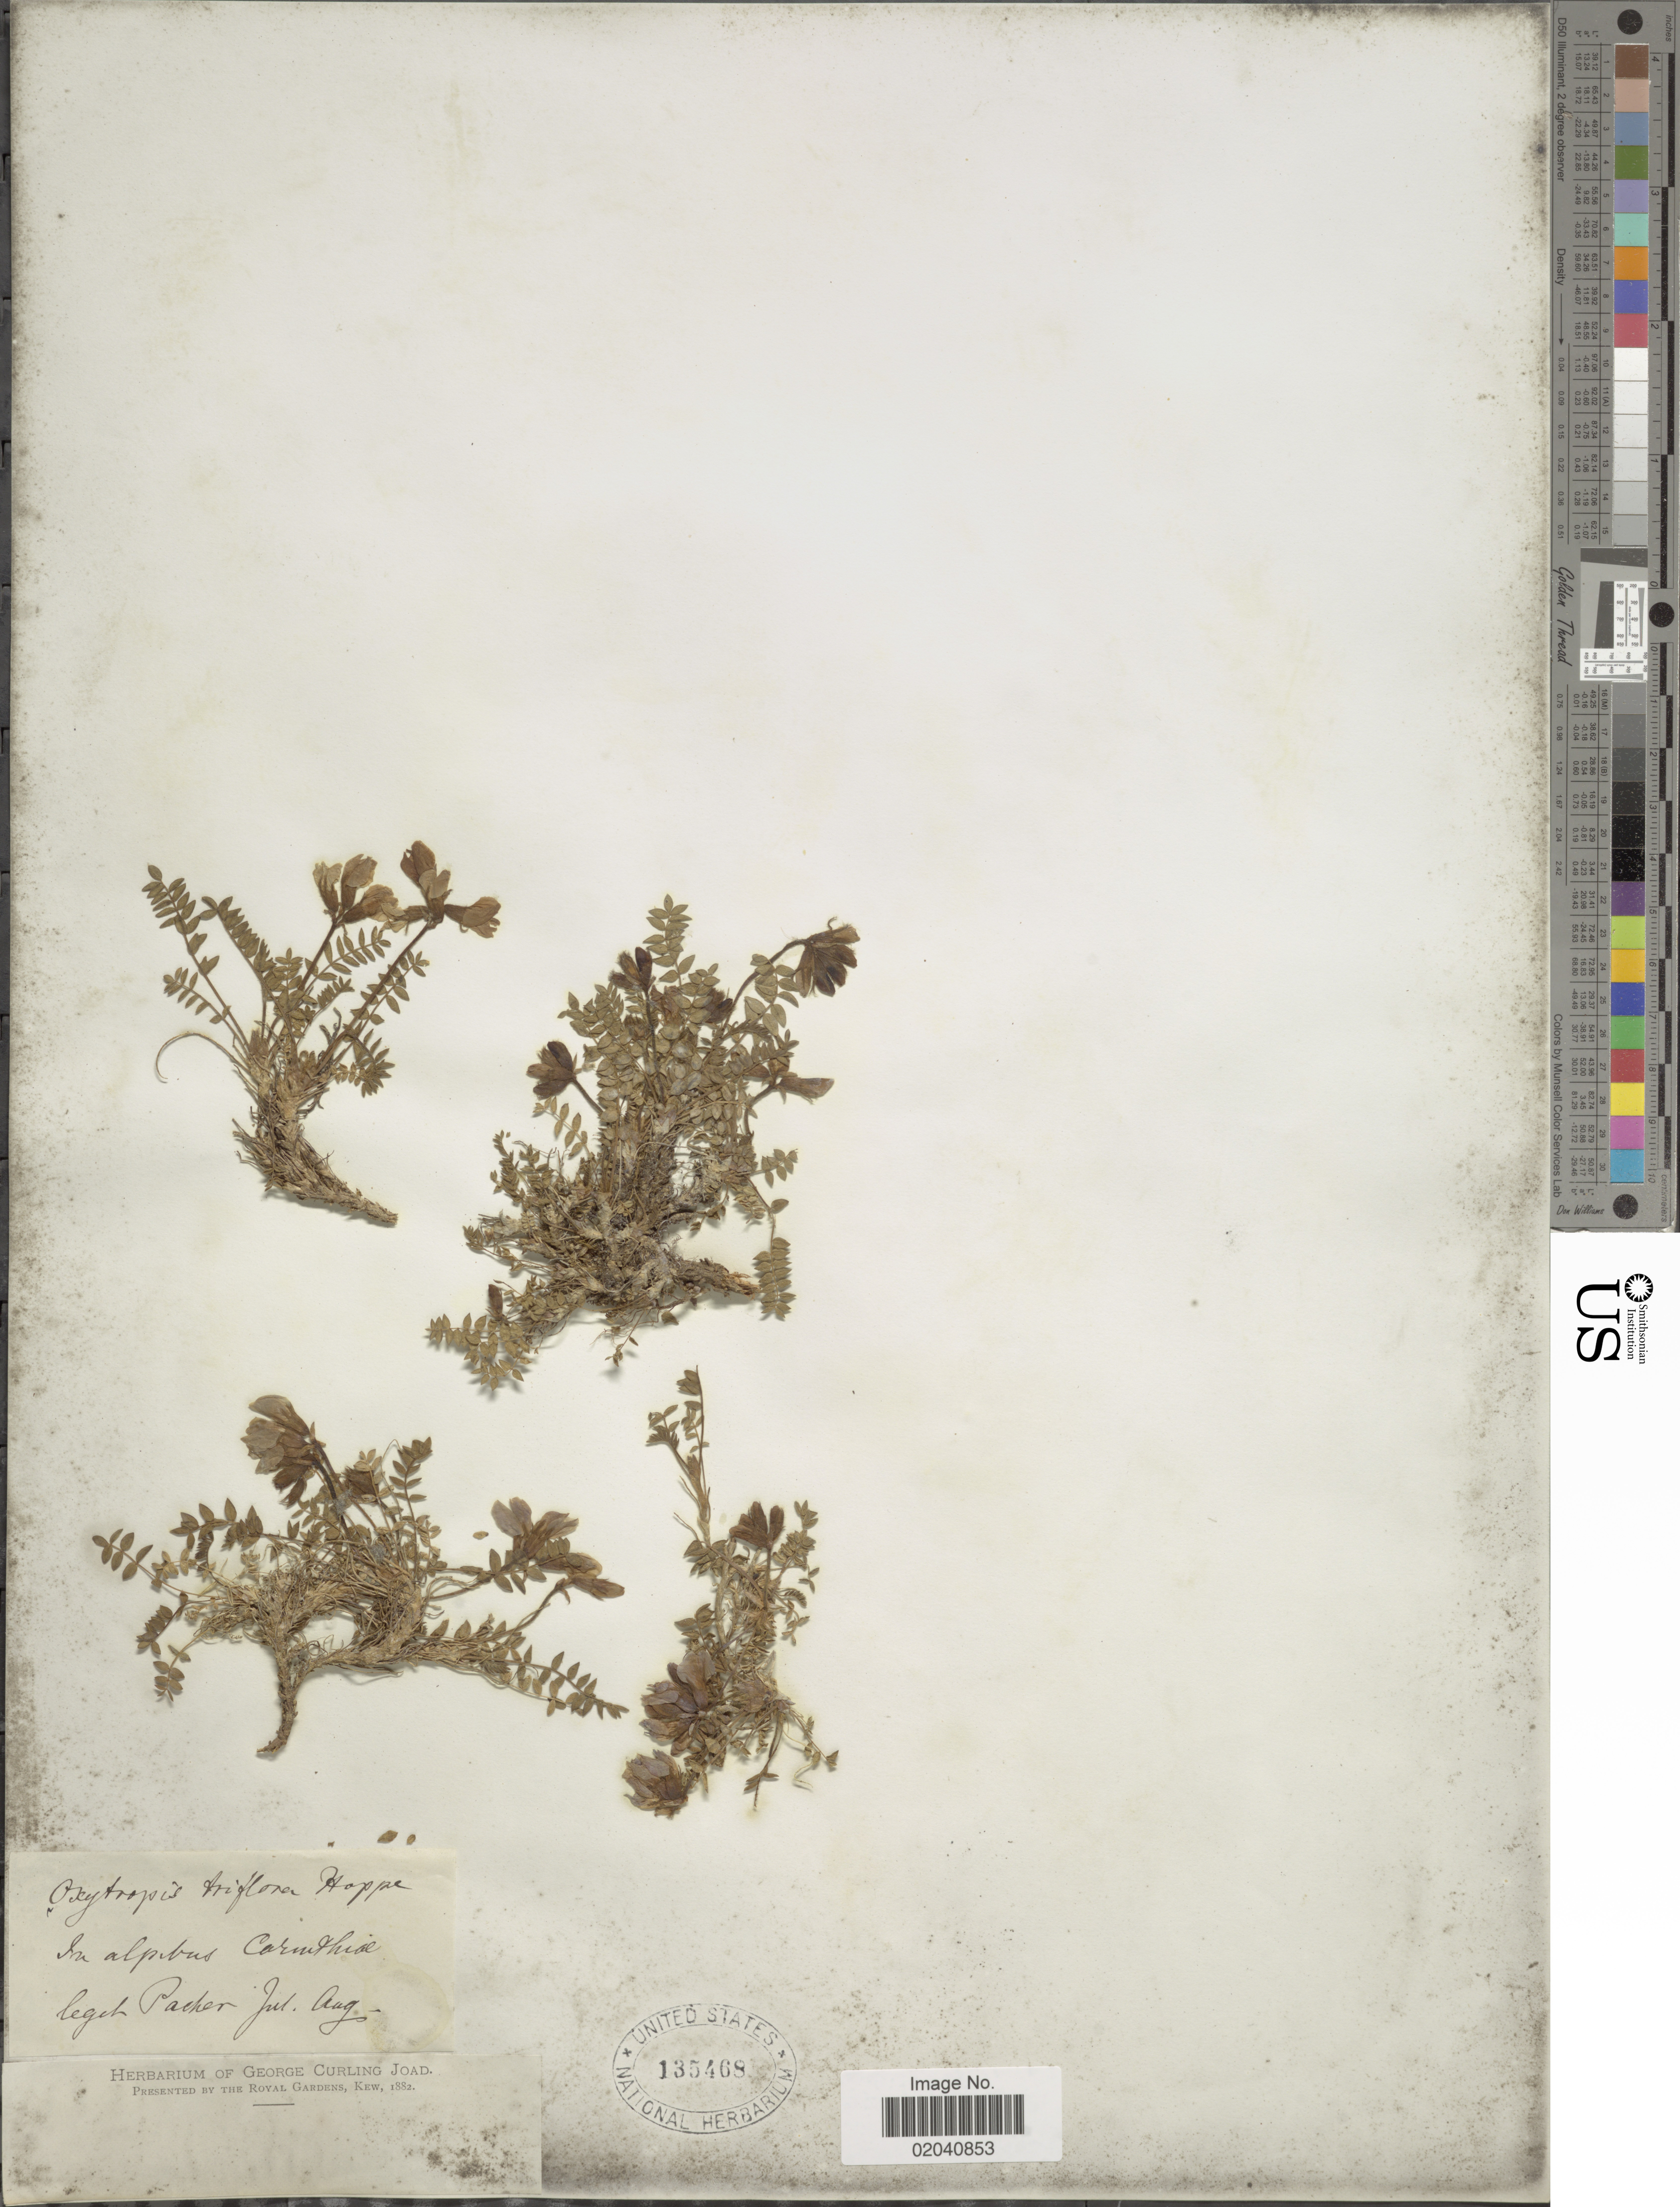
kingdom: Plantae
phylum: Tracheophyta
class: Magnoliopsida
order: Fabales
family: Fabaceae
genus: Oxytropis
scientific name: Oxytropis triflora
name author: Hoppe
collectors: Pacher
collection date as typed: Jul. Aug.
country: Austria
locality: In alpibus Carinthiae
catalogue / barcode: US 135468